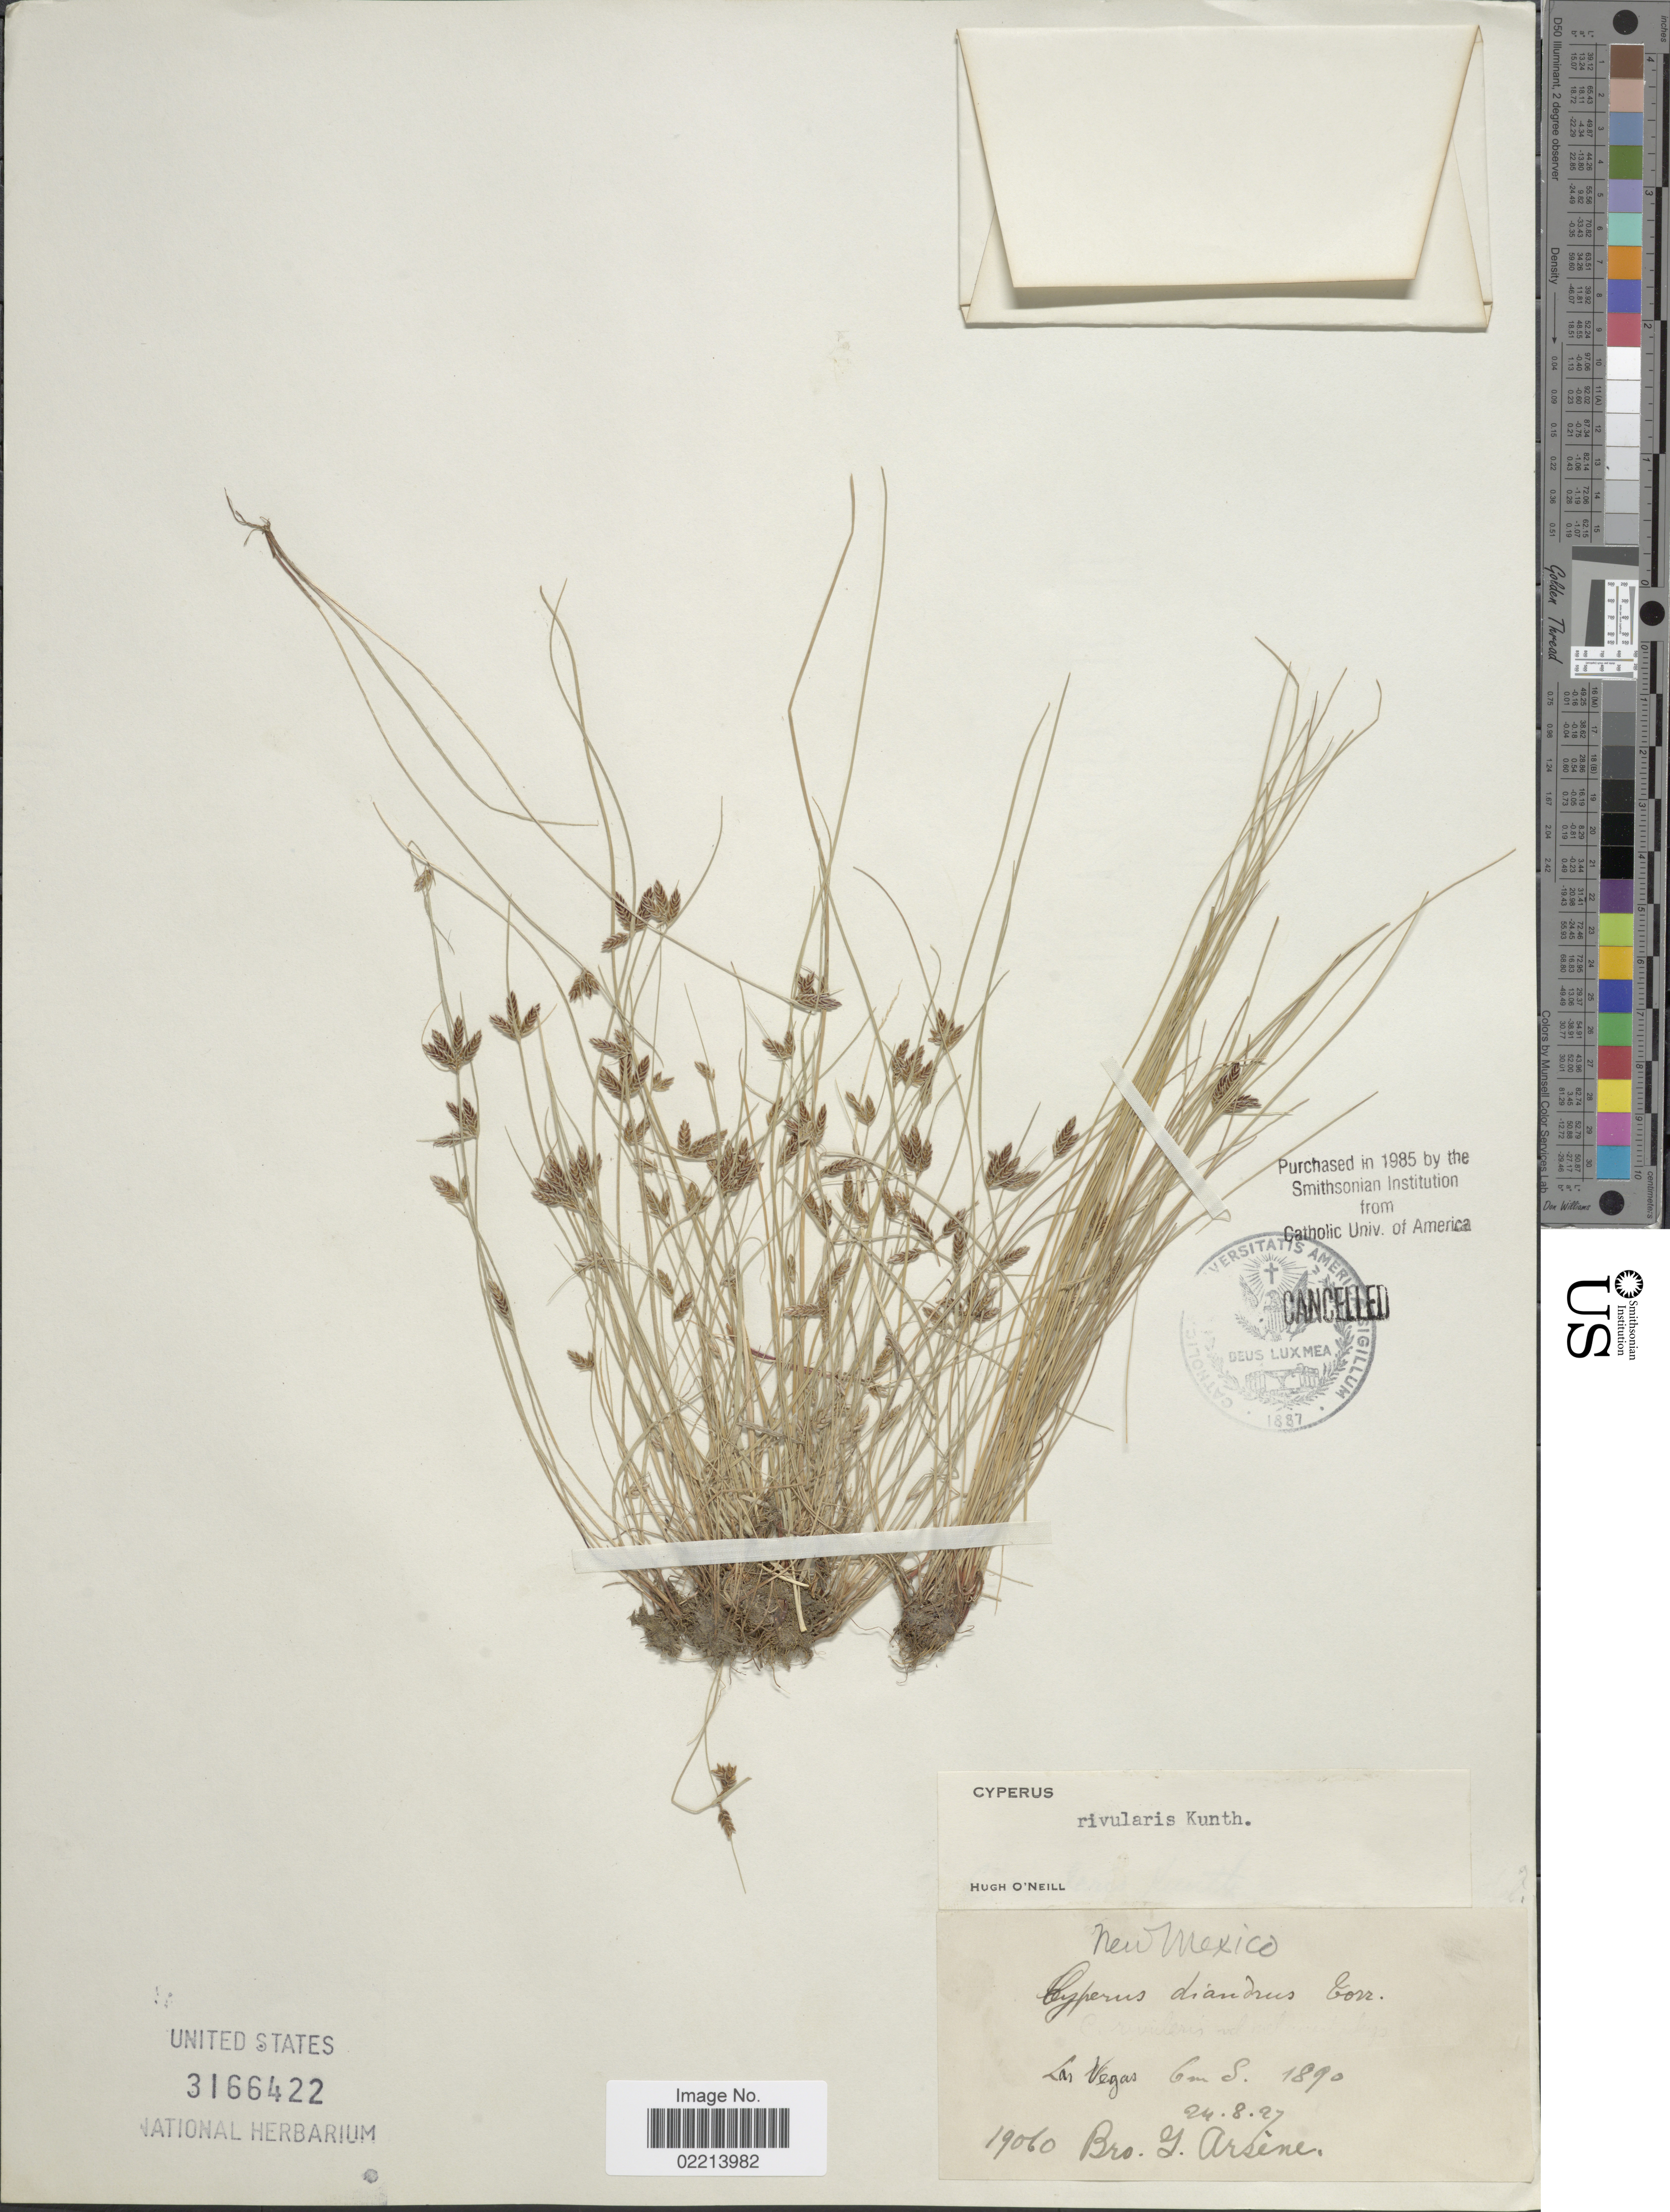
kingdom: Plantae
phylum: Tracheophyta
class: Liliopsida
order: Poales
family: Cyperaceae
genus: Cyperus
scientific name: Cyperus bipartitus Torr.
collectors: Bro. G. Arsène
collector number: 19060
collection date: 1890-08-24/1890-08-27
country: United States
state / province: New Mexico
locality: Las Vegas 6 m. S.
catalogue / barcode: US 3166422